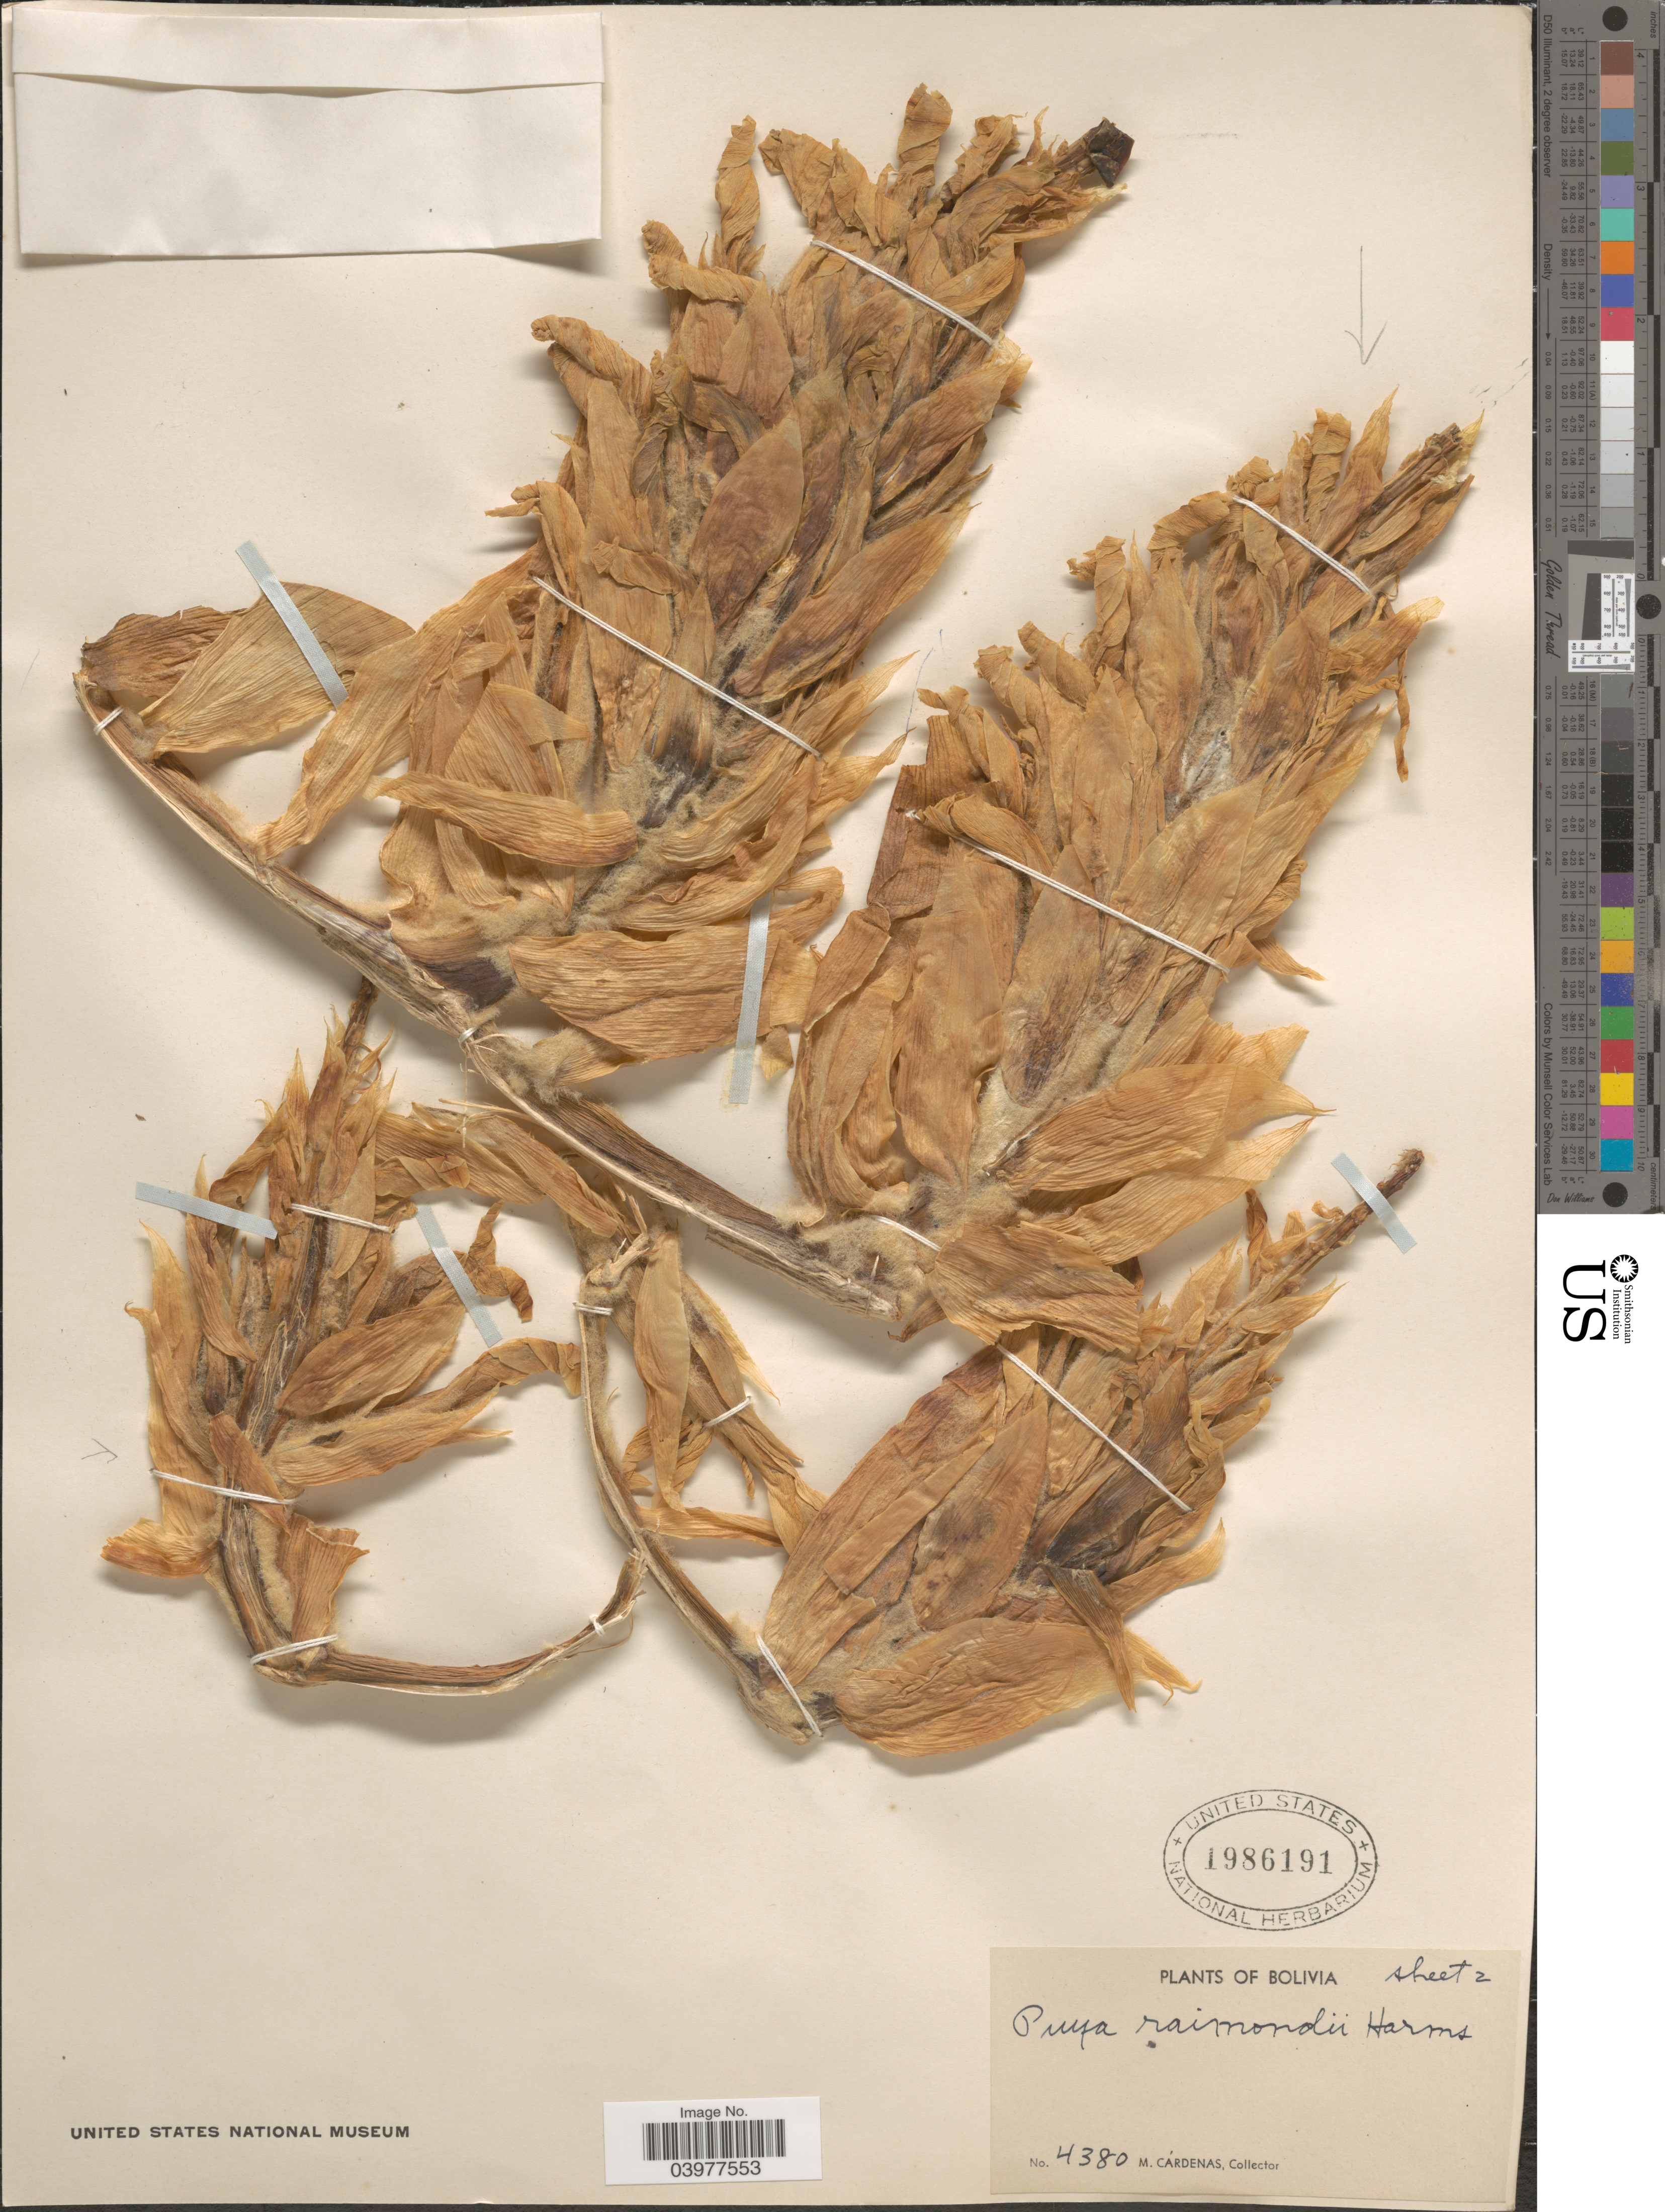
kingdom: Plantae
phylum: Tracheophyta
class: Liliopsida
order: Poales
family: Bromeliaceae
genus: Puya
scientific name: Puya raimondii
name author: Harms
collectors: M. Cárdenas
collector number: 4380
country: Bolivia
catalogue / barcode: US 1986191